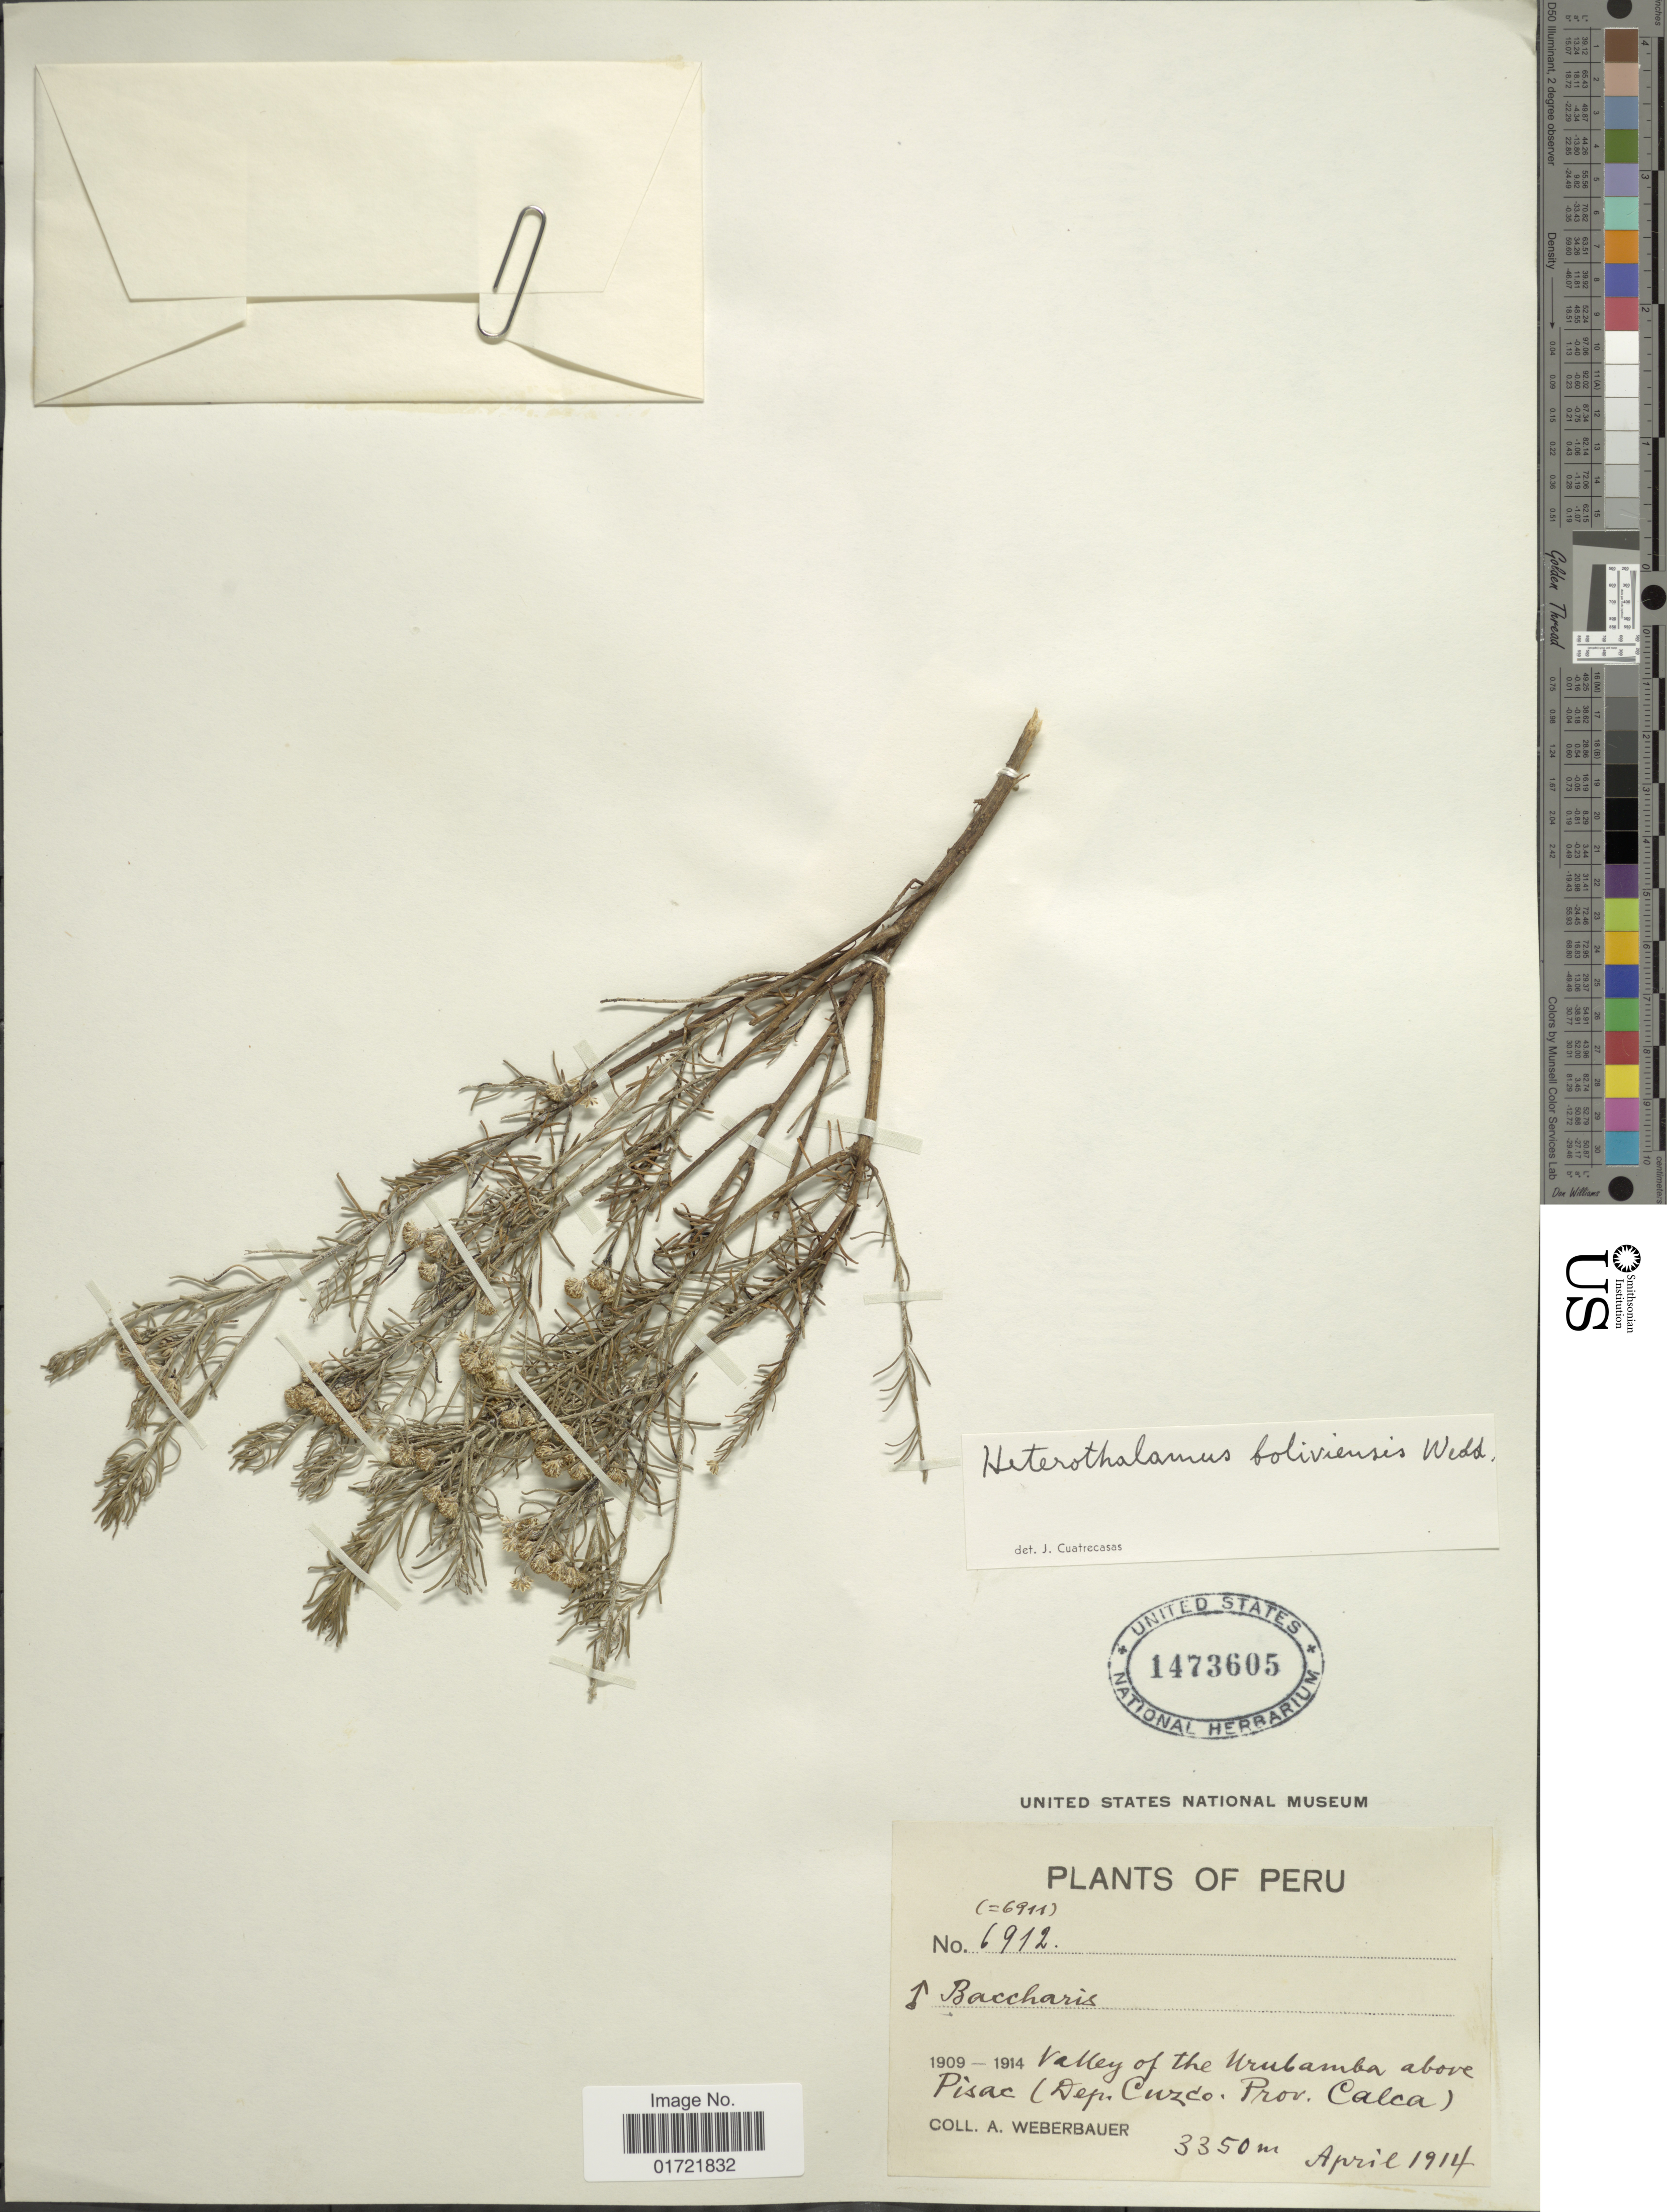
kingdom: Plantae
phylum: Tracheophyta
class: Magnoliopsida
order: Asterales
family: Asteraceae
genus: Baccharis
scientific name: Baccharis bolivensis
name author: (Wedd.) Cabrera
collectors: A. Weberbauer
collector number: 6912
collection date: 1914-04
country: Peru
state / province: Cusco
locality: Valley of the Urubamba above Pisac (Dep. Cuzco, Prov. Calca)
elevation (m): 3350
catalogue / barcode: US 1473605